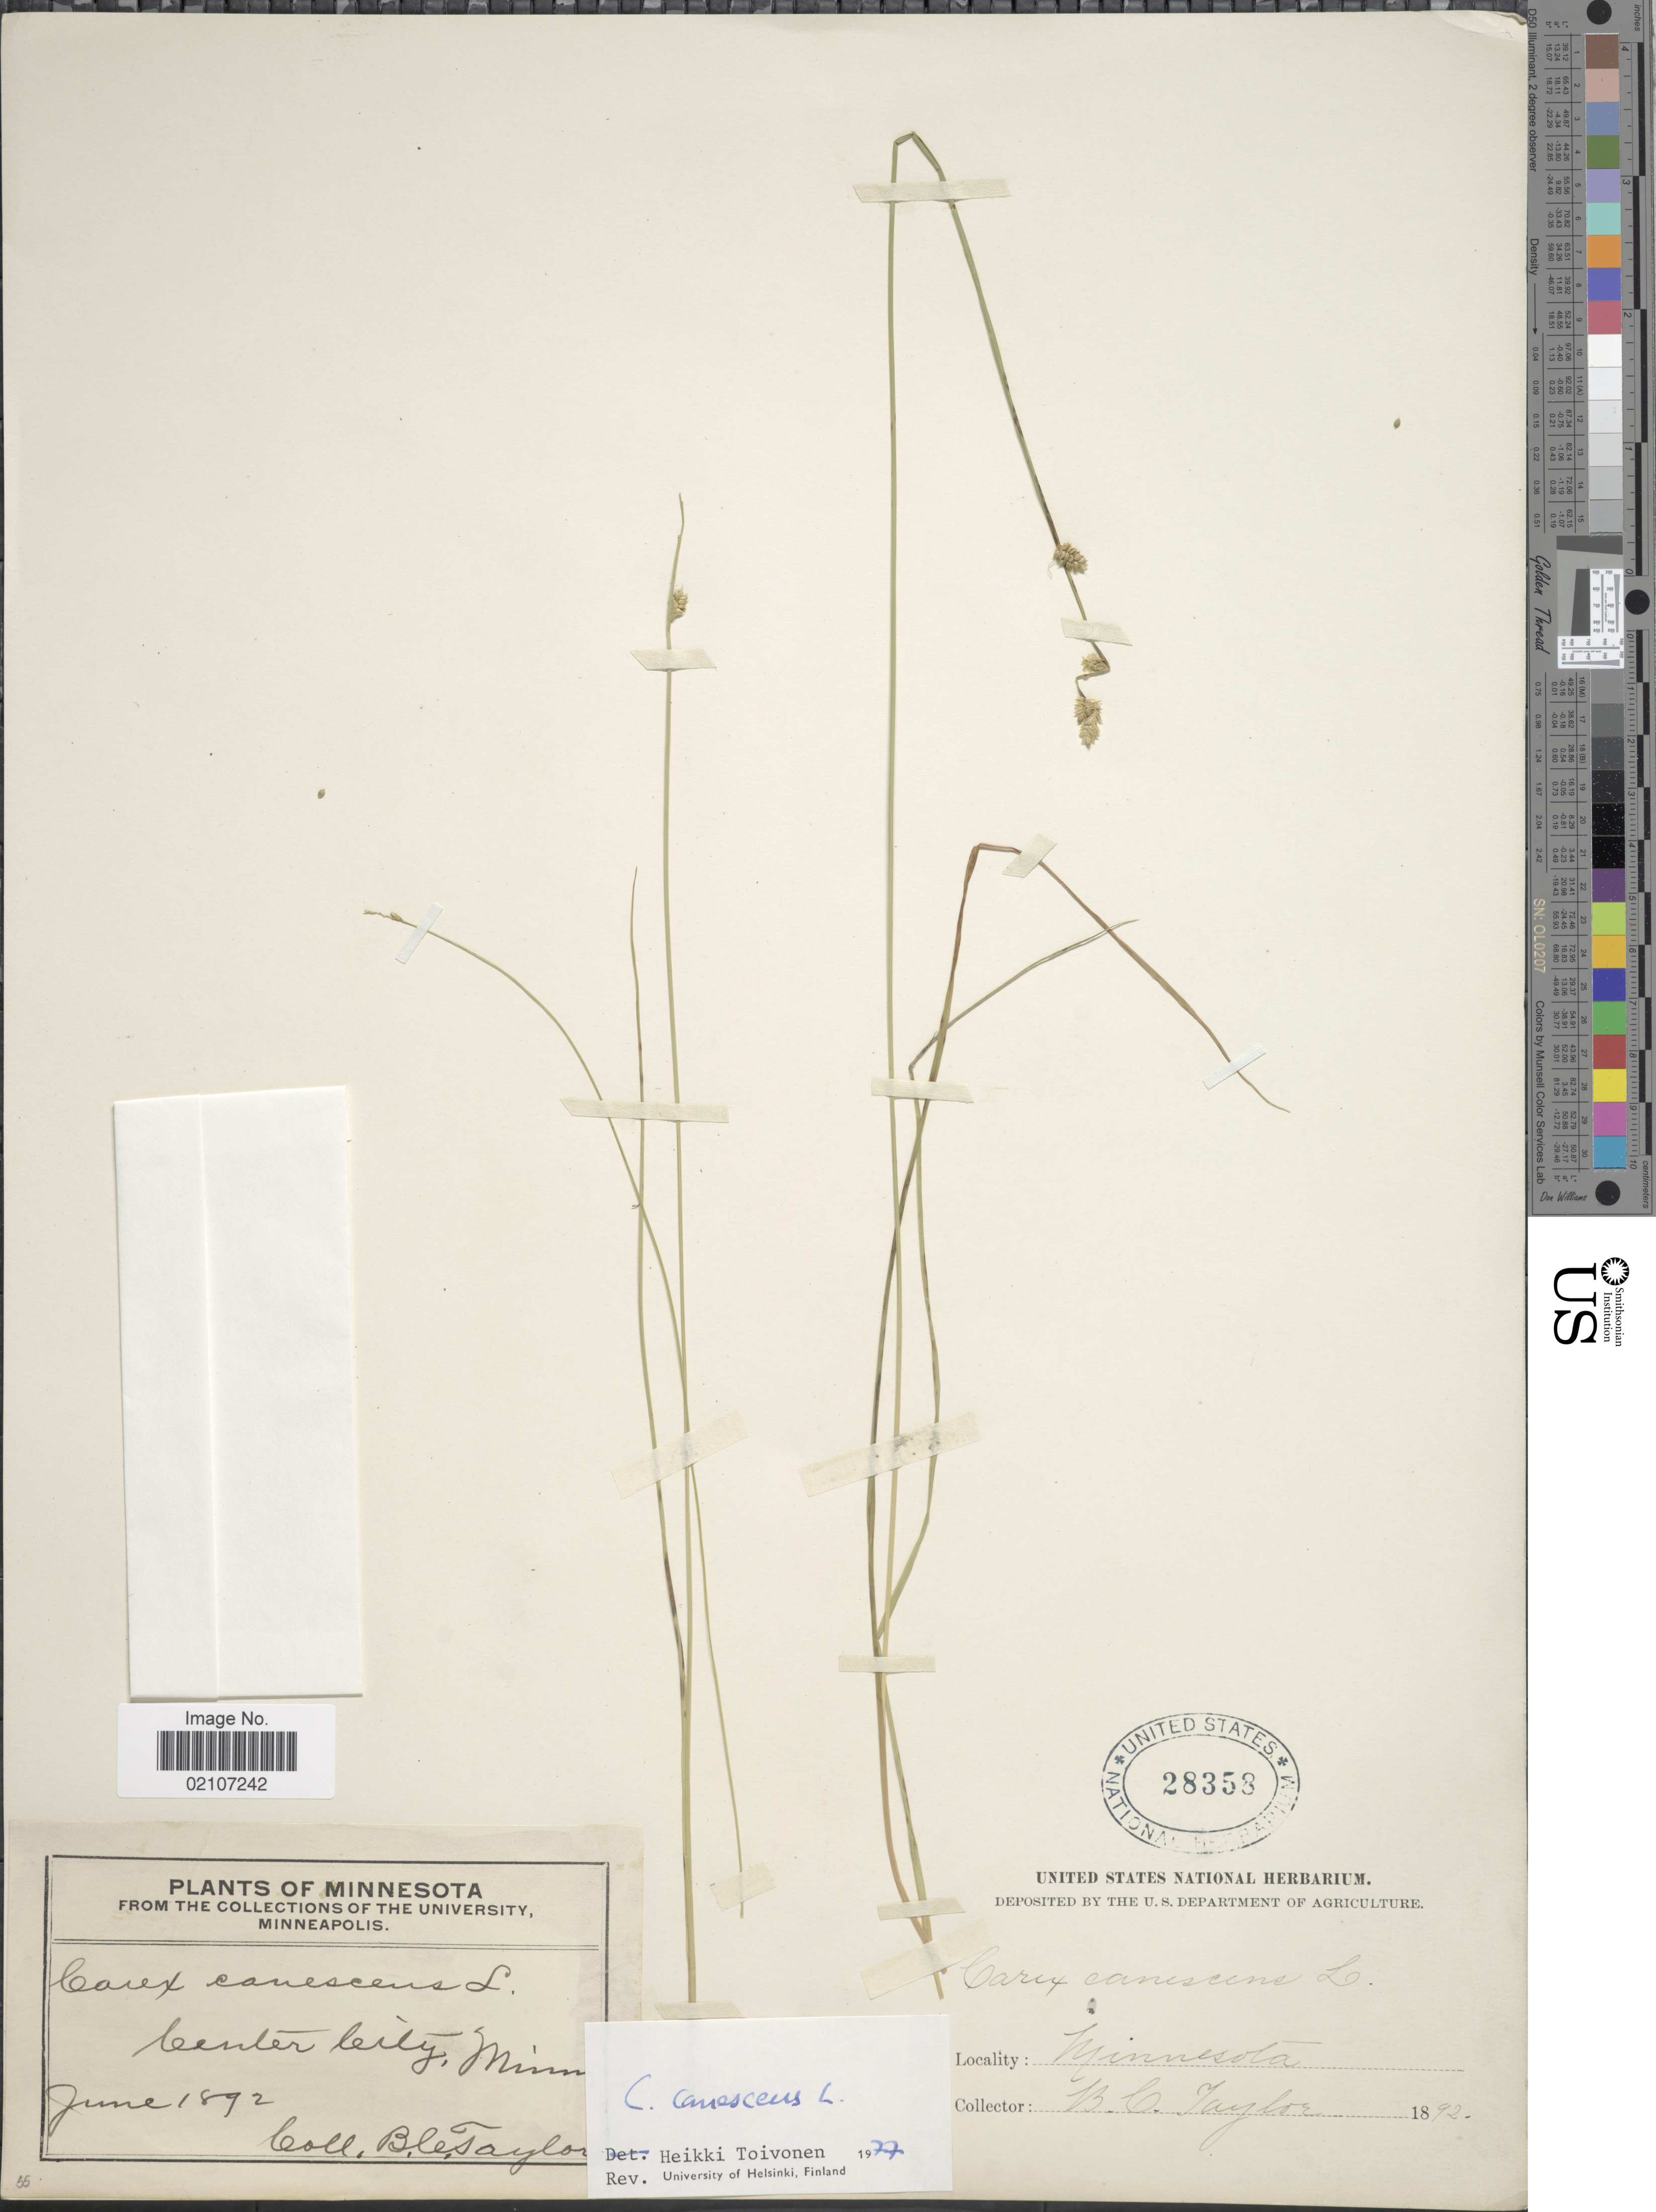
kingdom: Plantae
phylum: Tracheophyta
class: Liliopsida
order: Poales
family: Cyperaceae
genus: Carex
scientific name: Carex canescens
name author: L.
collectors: B. C. Taylor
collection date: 1892-06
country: United States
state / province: Minnesota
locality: Center City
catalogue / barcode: US 28358